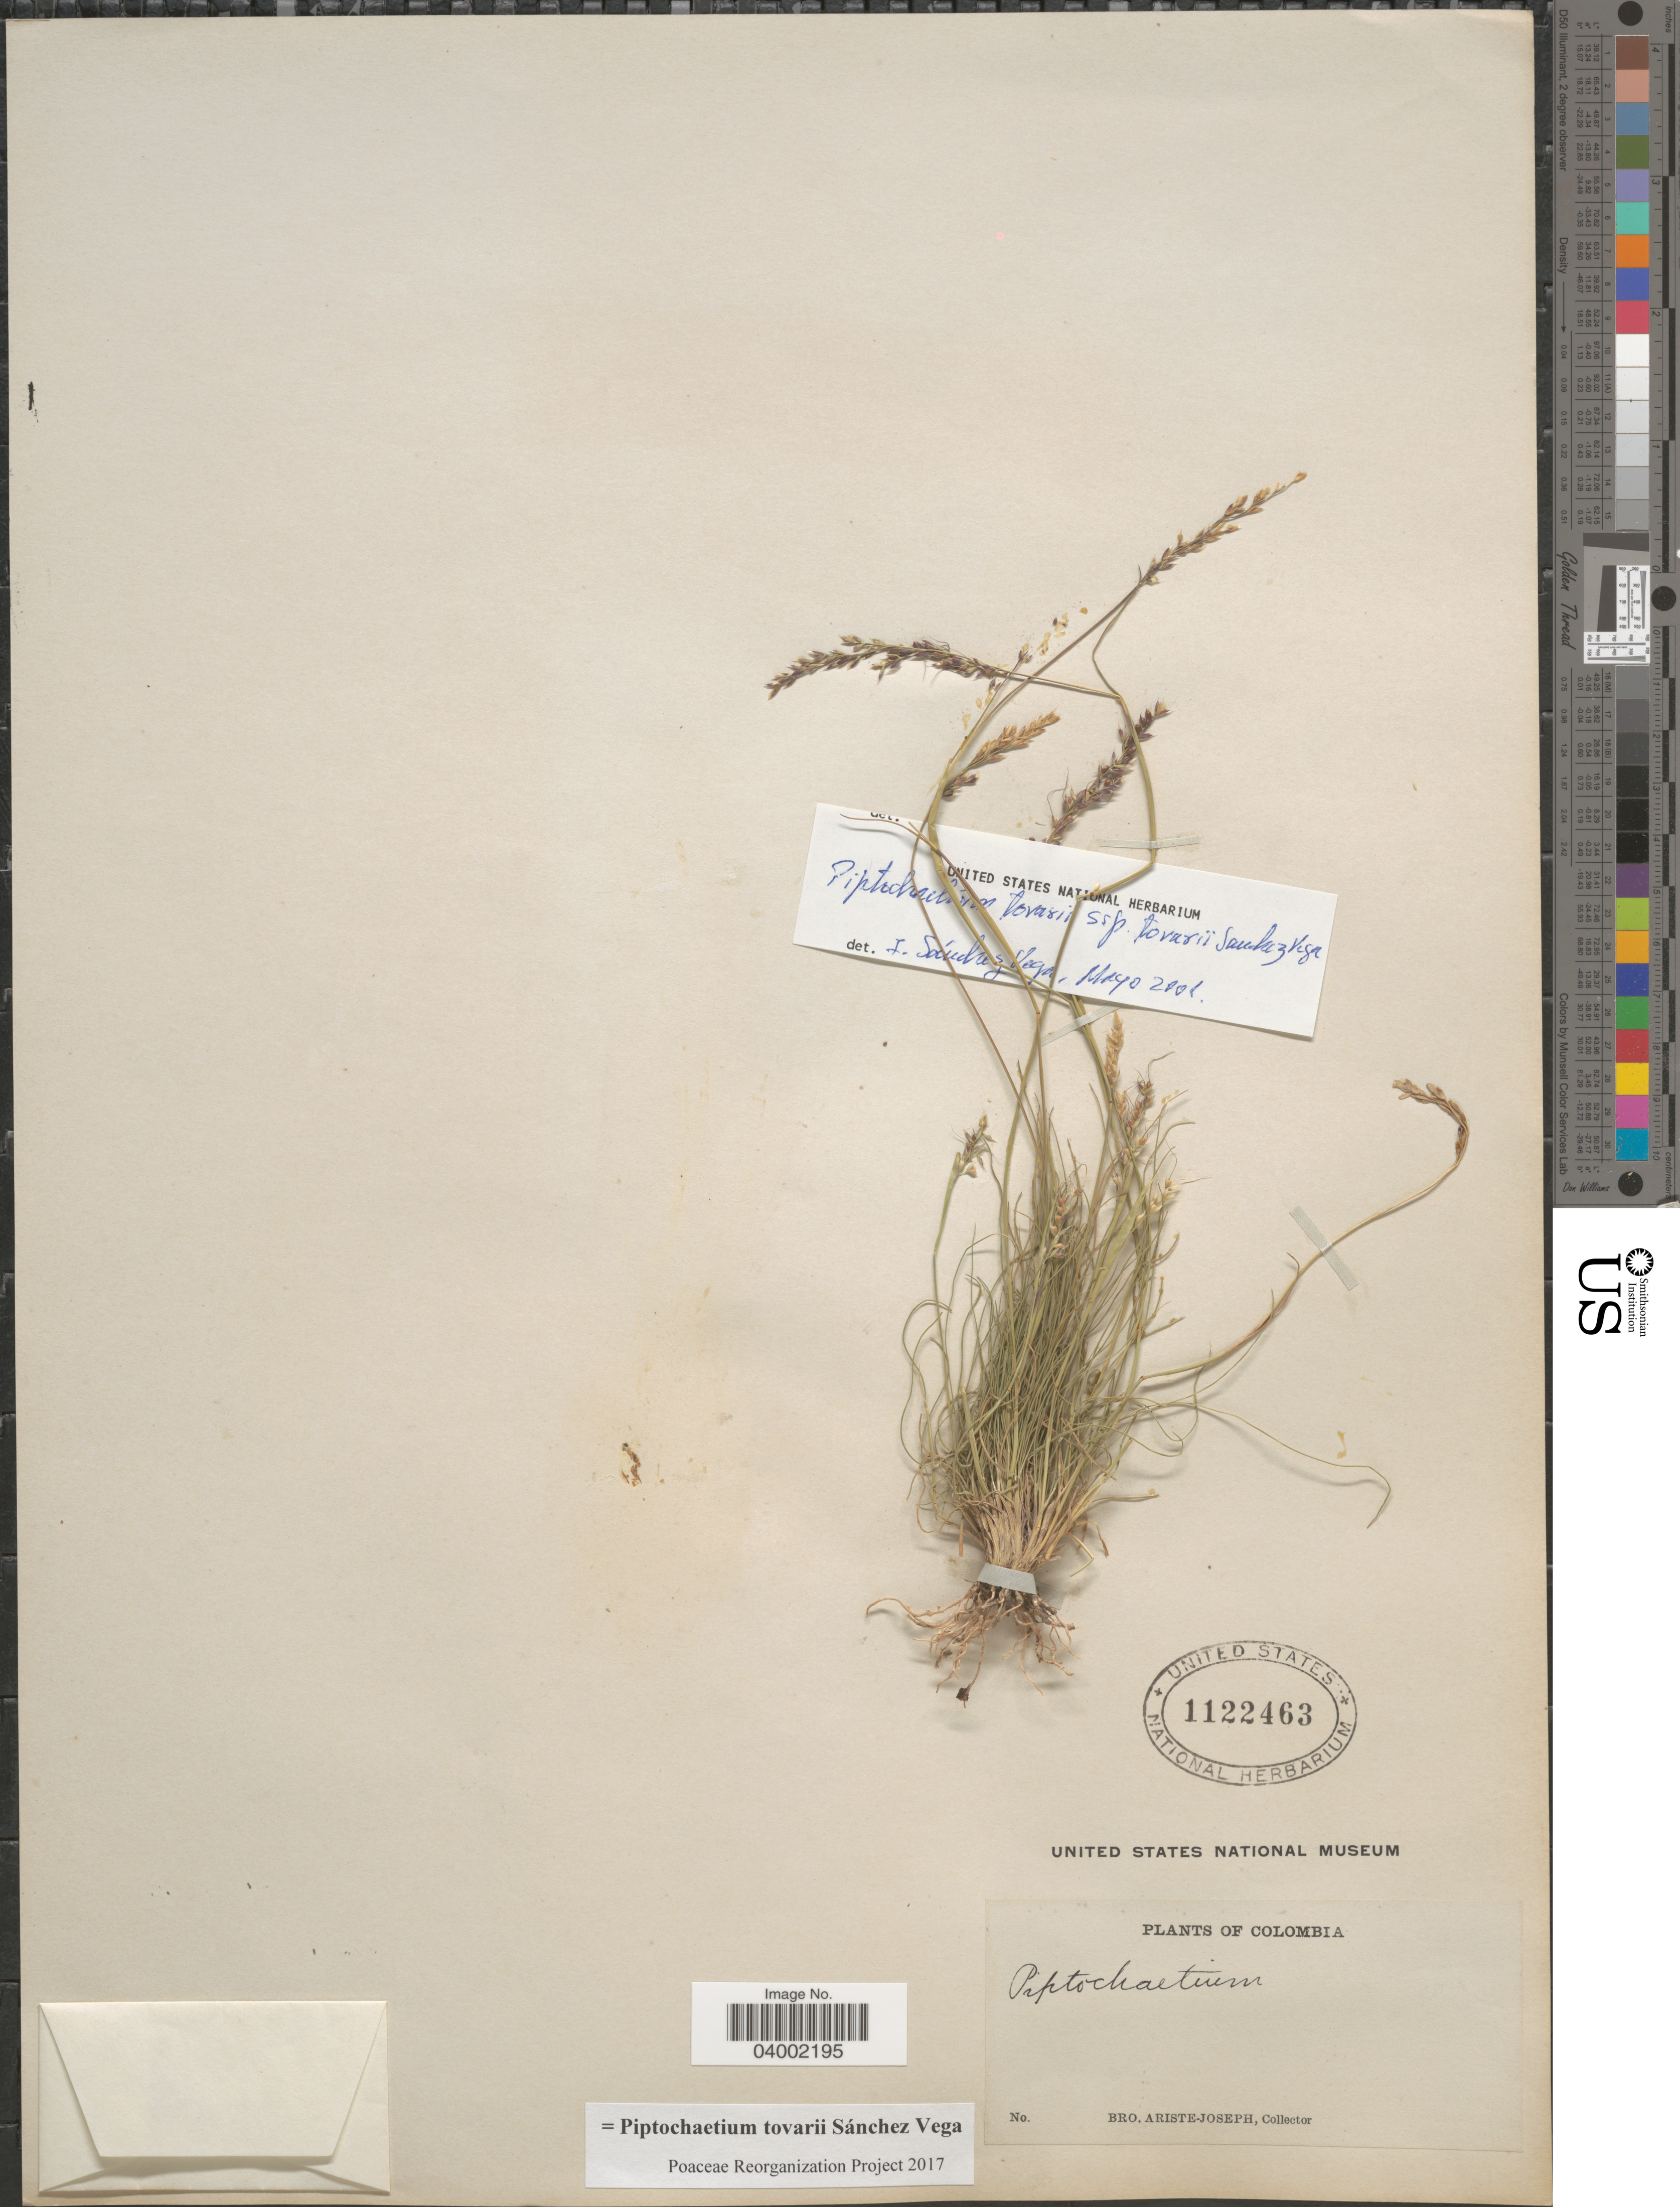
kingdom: Plantae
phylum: Tracheophyta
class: Liliopsida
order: Poales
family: Poaceae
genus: Piptochaetium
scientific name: Piptochaetium tovarii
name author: Sánchez Vega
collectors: Bro. Ariste-Joseph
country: Colombia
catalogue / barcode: US 1122463